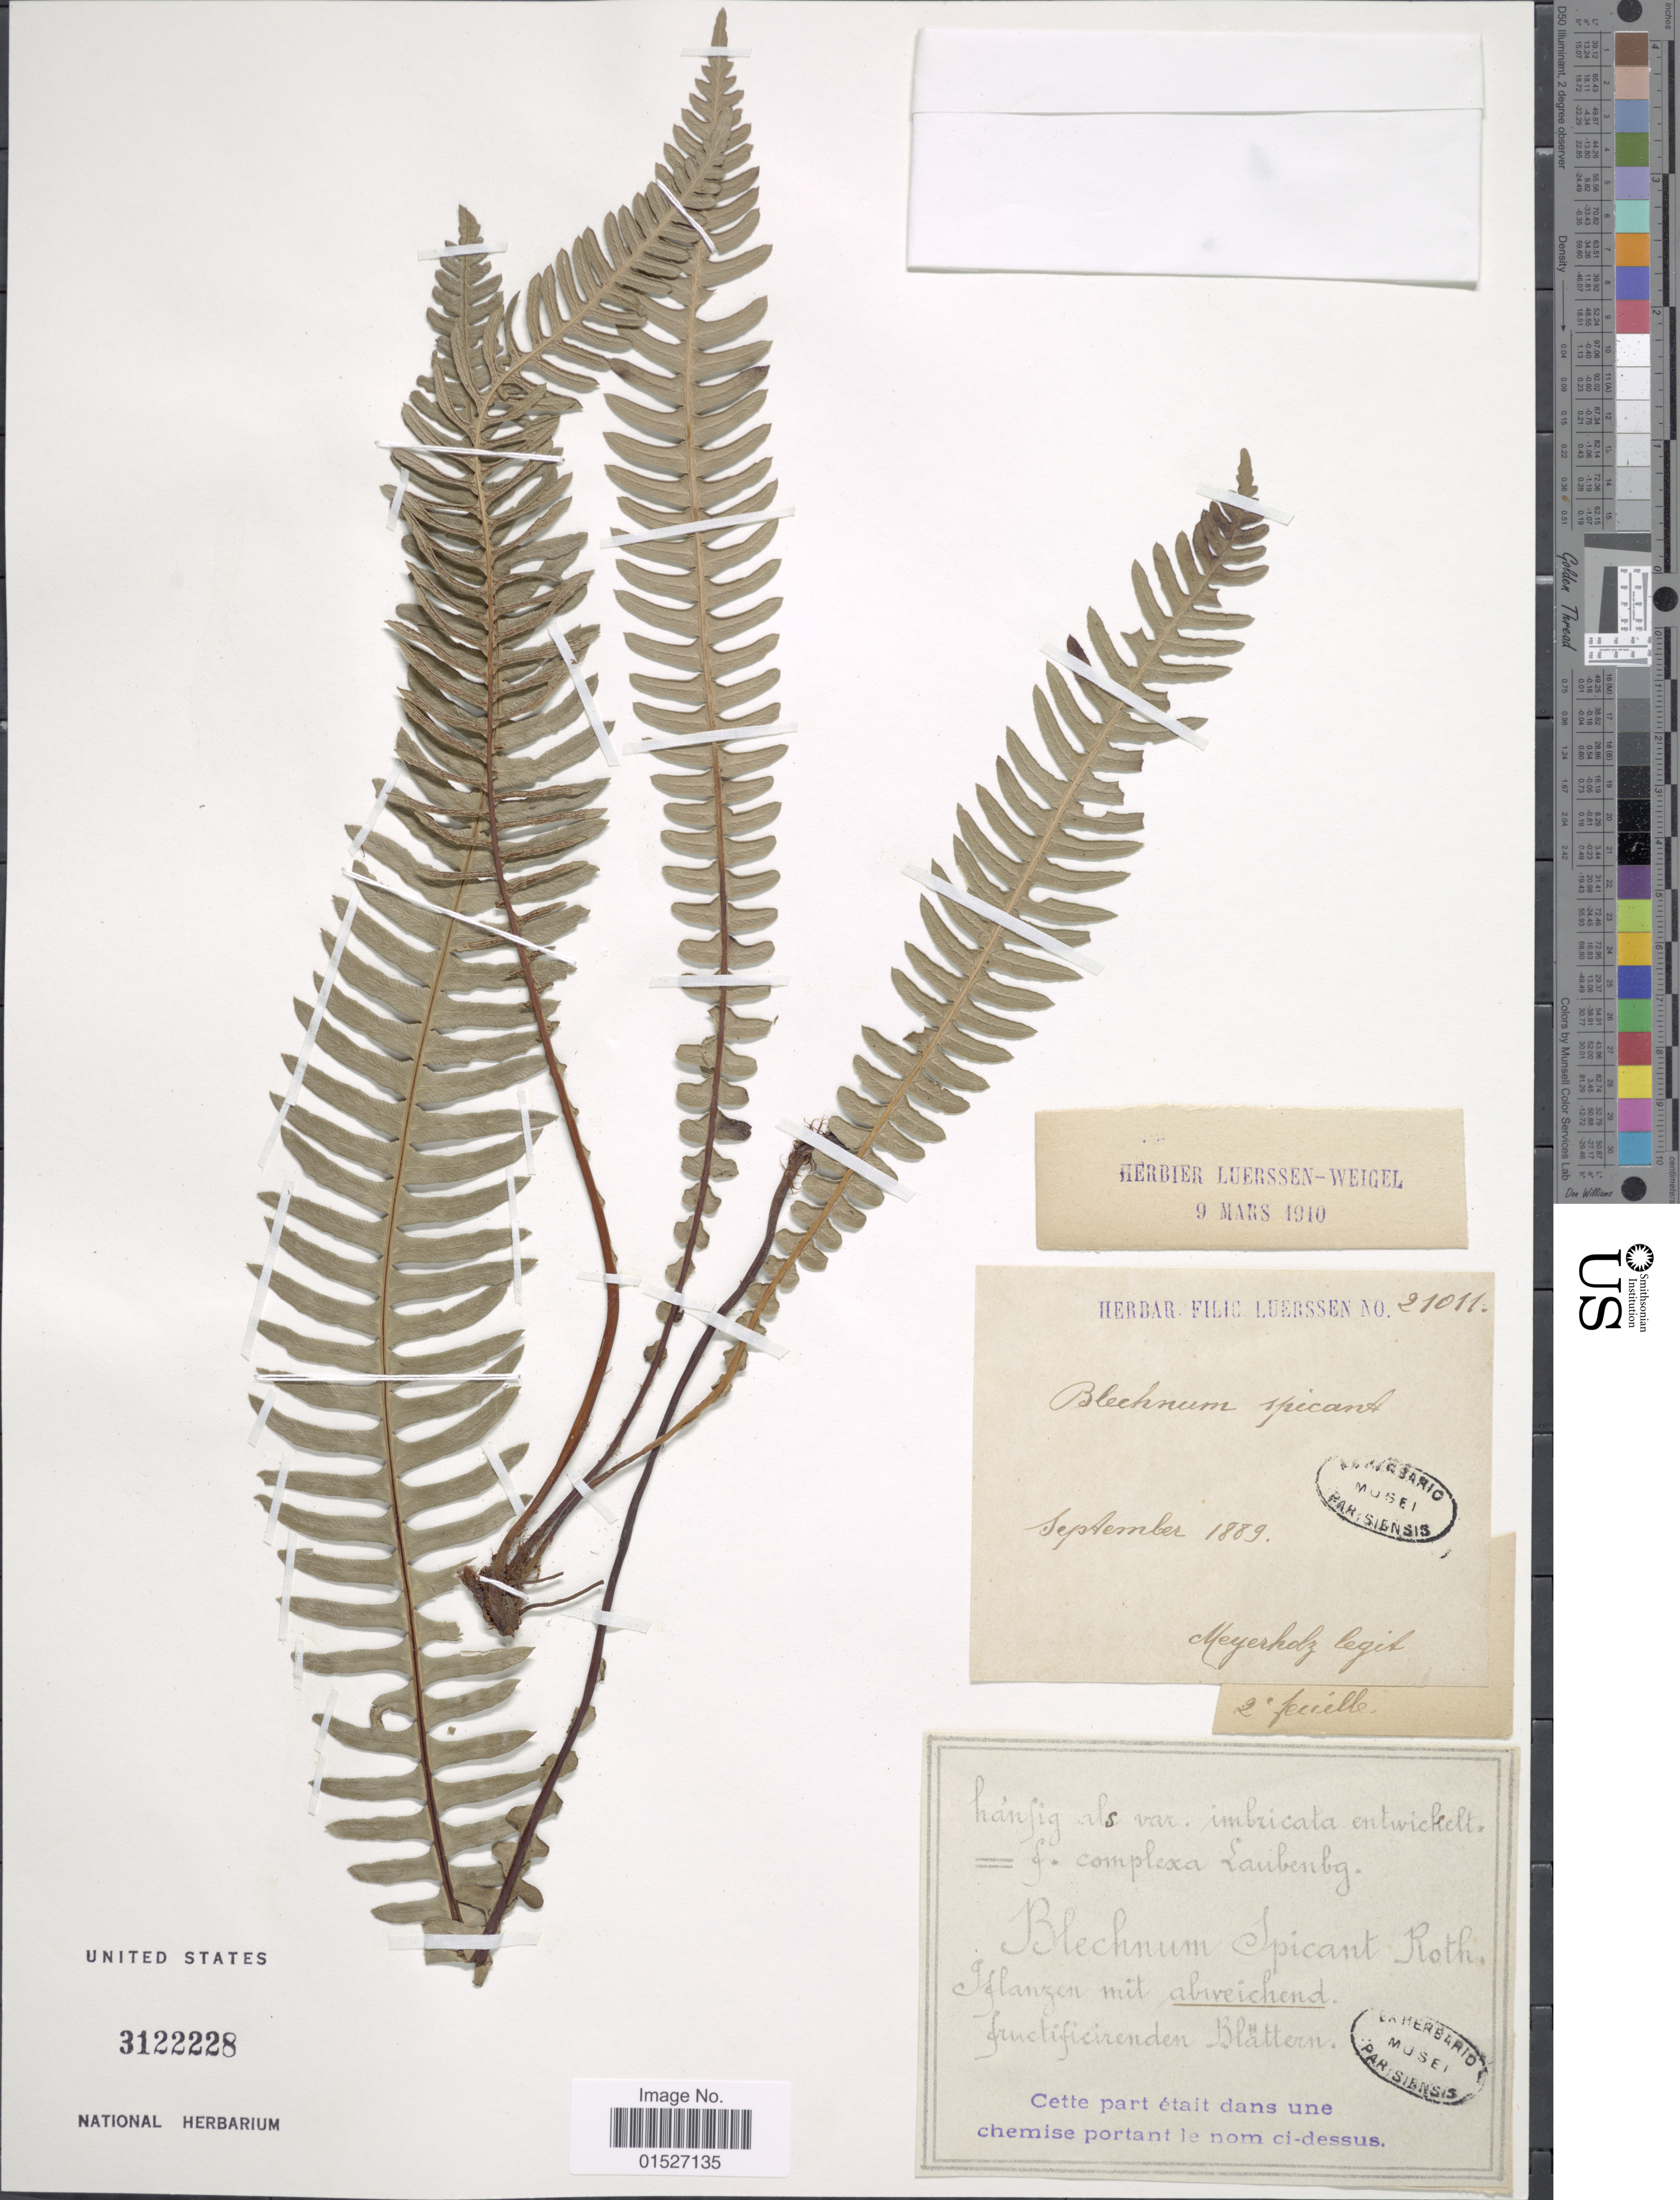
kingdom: Plantae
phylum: Tracheophyta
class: Polypodiopsida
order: Polypodiales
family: Blechnaceae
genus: Blechnum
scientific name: Blechnum spicant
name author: (L.) Sm.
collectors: Meyerholz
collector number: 21011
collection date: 1889-09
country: Germany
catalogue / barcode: US 3122228